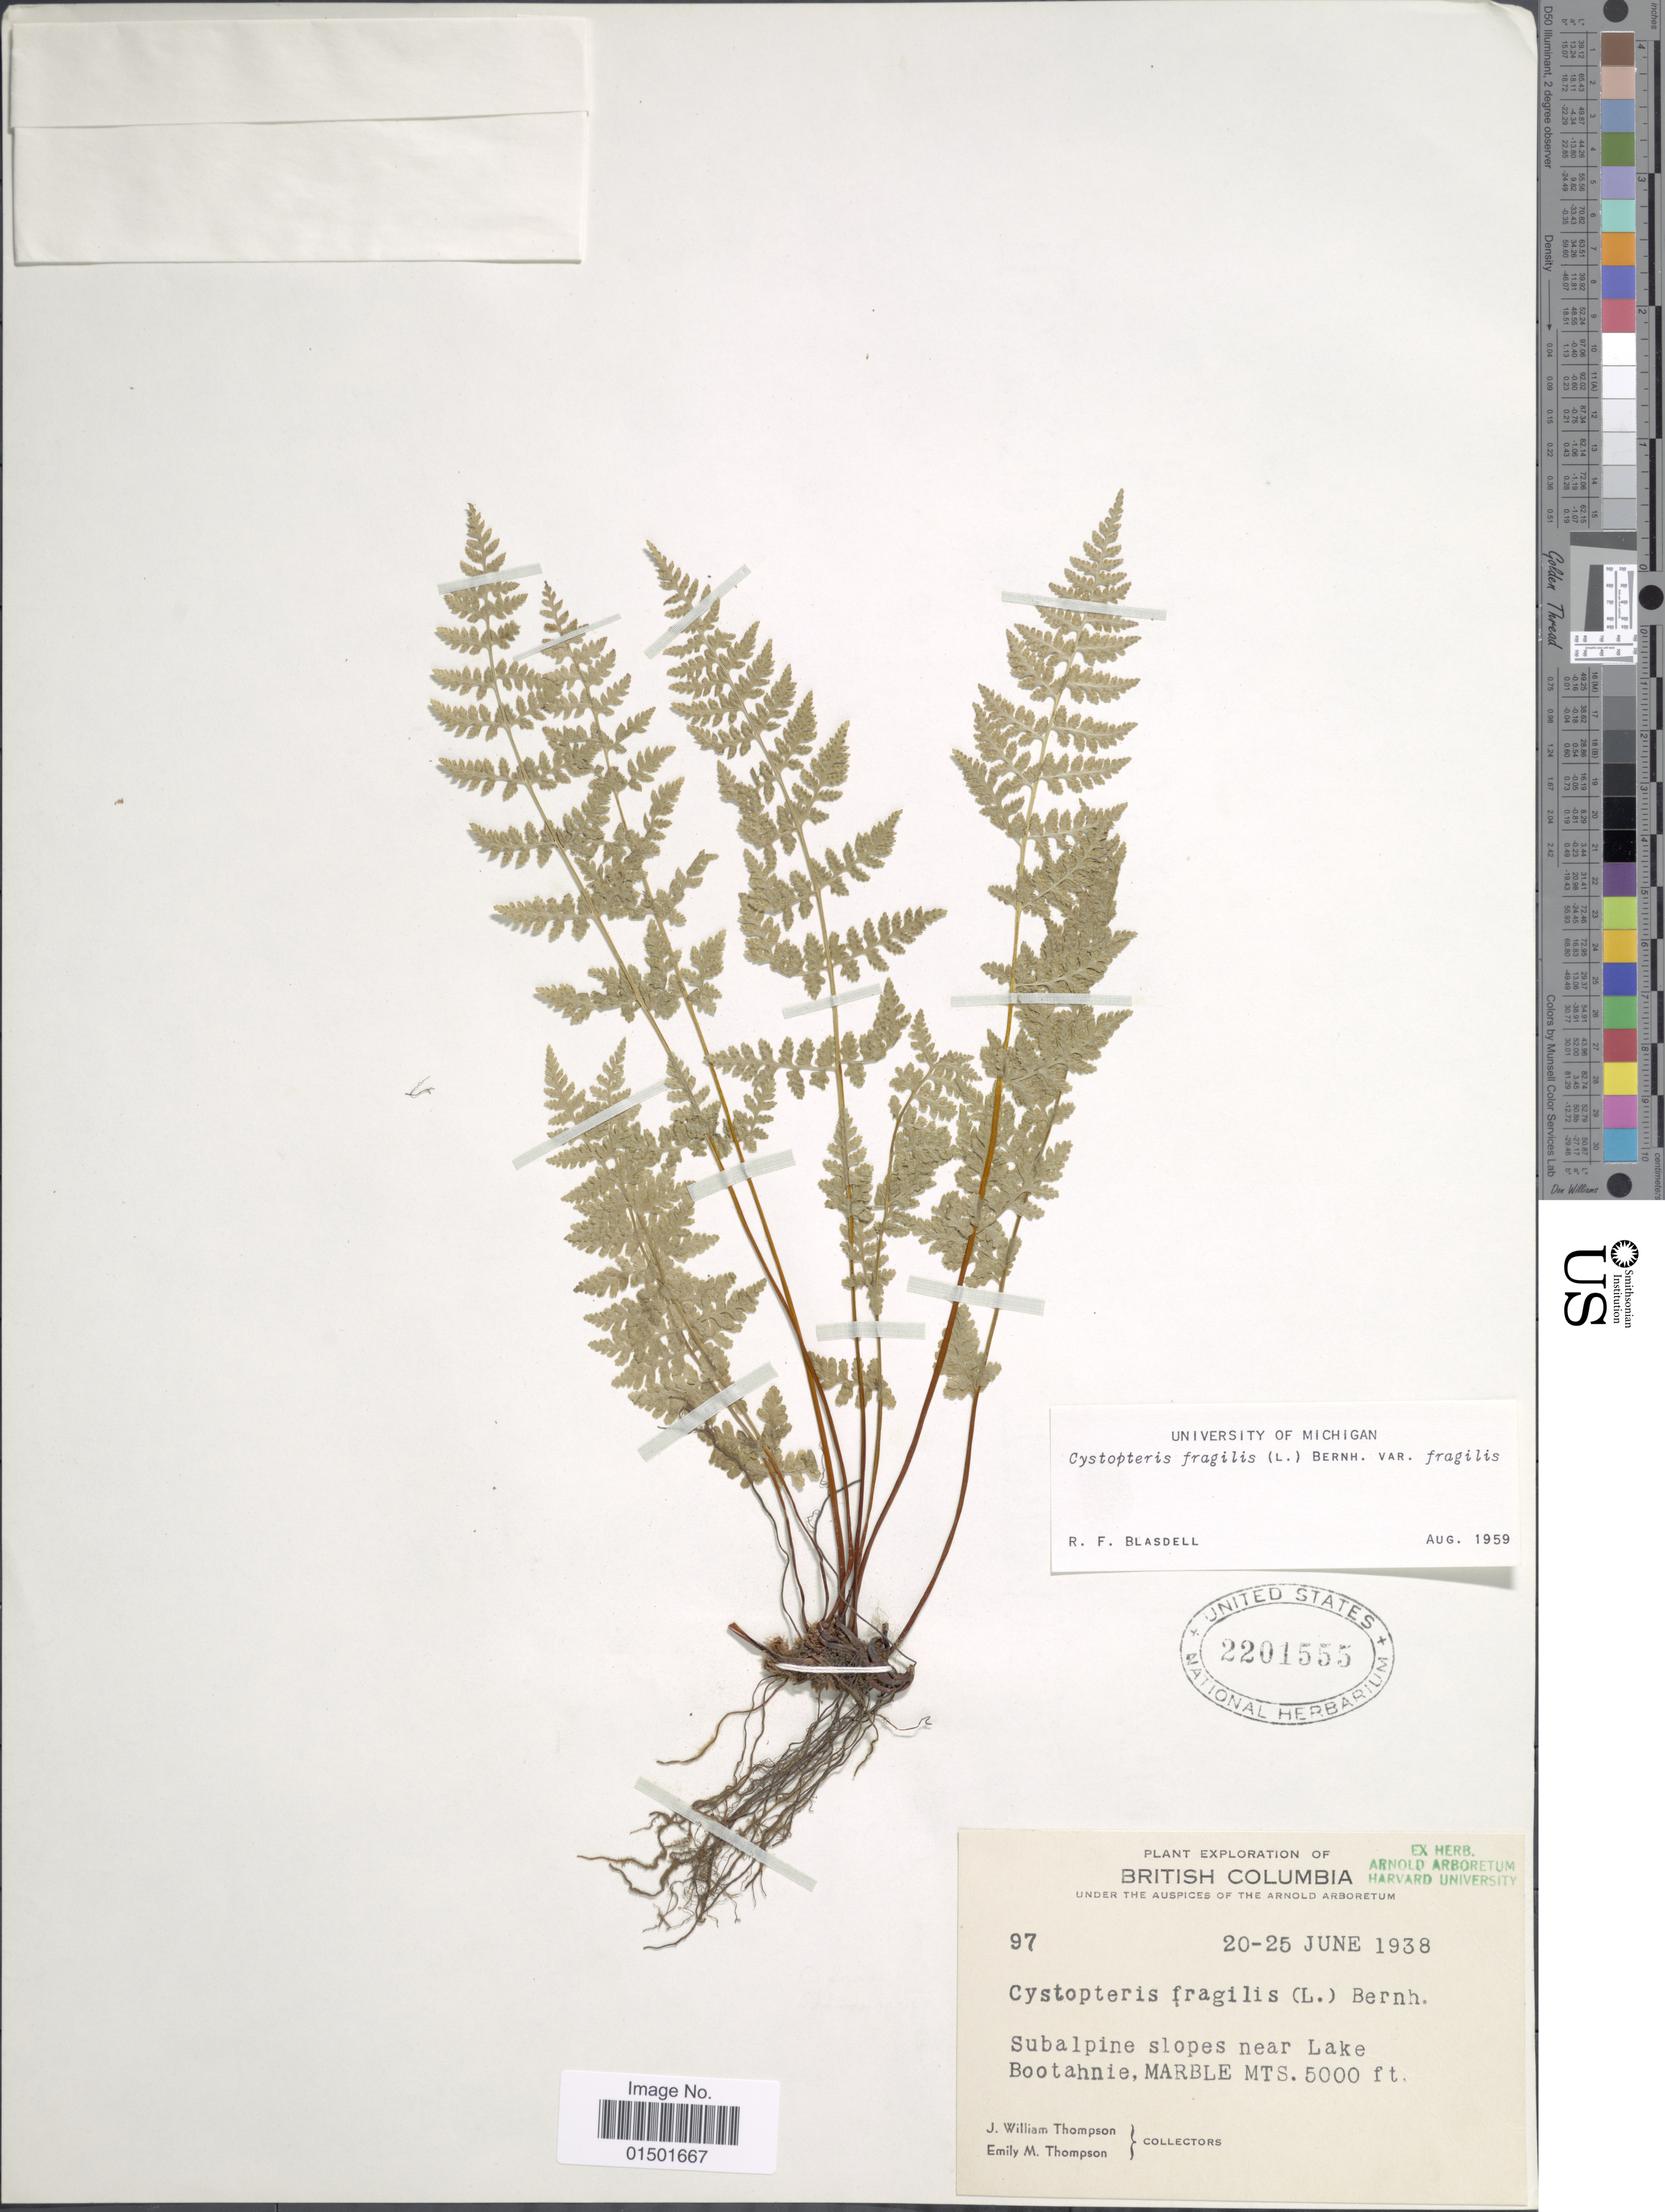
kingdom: Plantae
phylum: Tracheophyta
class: Polypodiopsida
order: Polypodiales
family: Cystopteridaceae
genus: Cystopteris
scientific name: Cystopteris fragilis var. fragilis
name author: (L.) Bernh.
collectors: J. W. Thompson & E. M. Thompson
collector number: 97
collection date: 1938-06-20/1938-06-25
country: Canada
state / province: British Columbia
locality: Subalpine slopes near Lake Bootahnie, Marble Mts.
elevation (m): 1524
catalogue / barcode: US 2201555